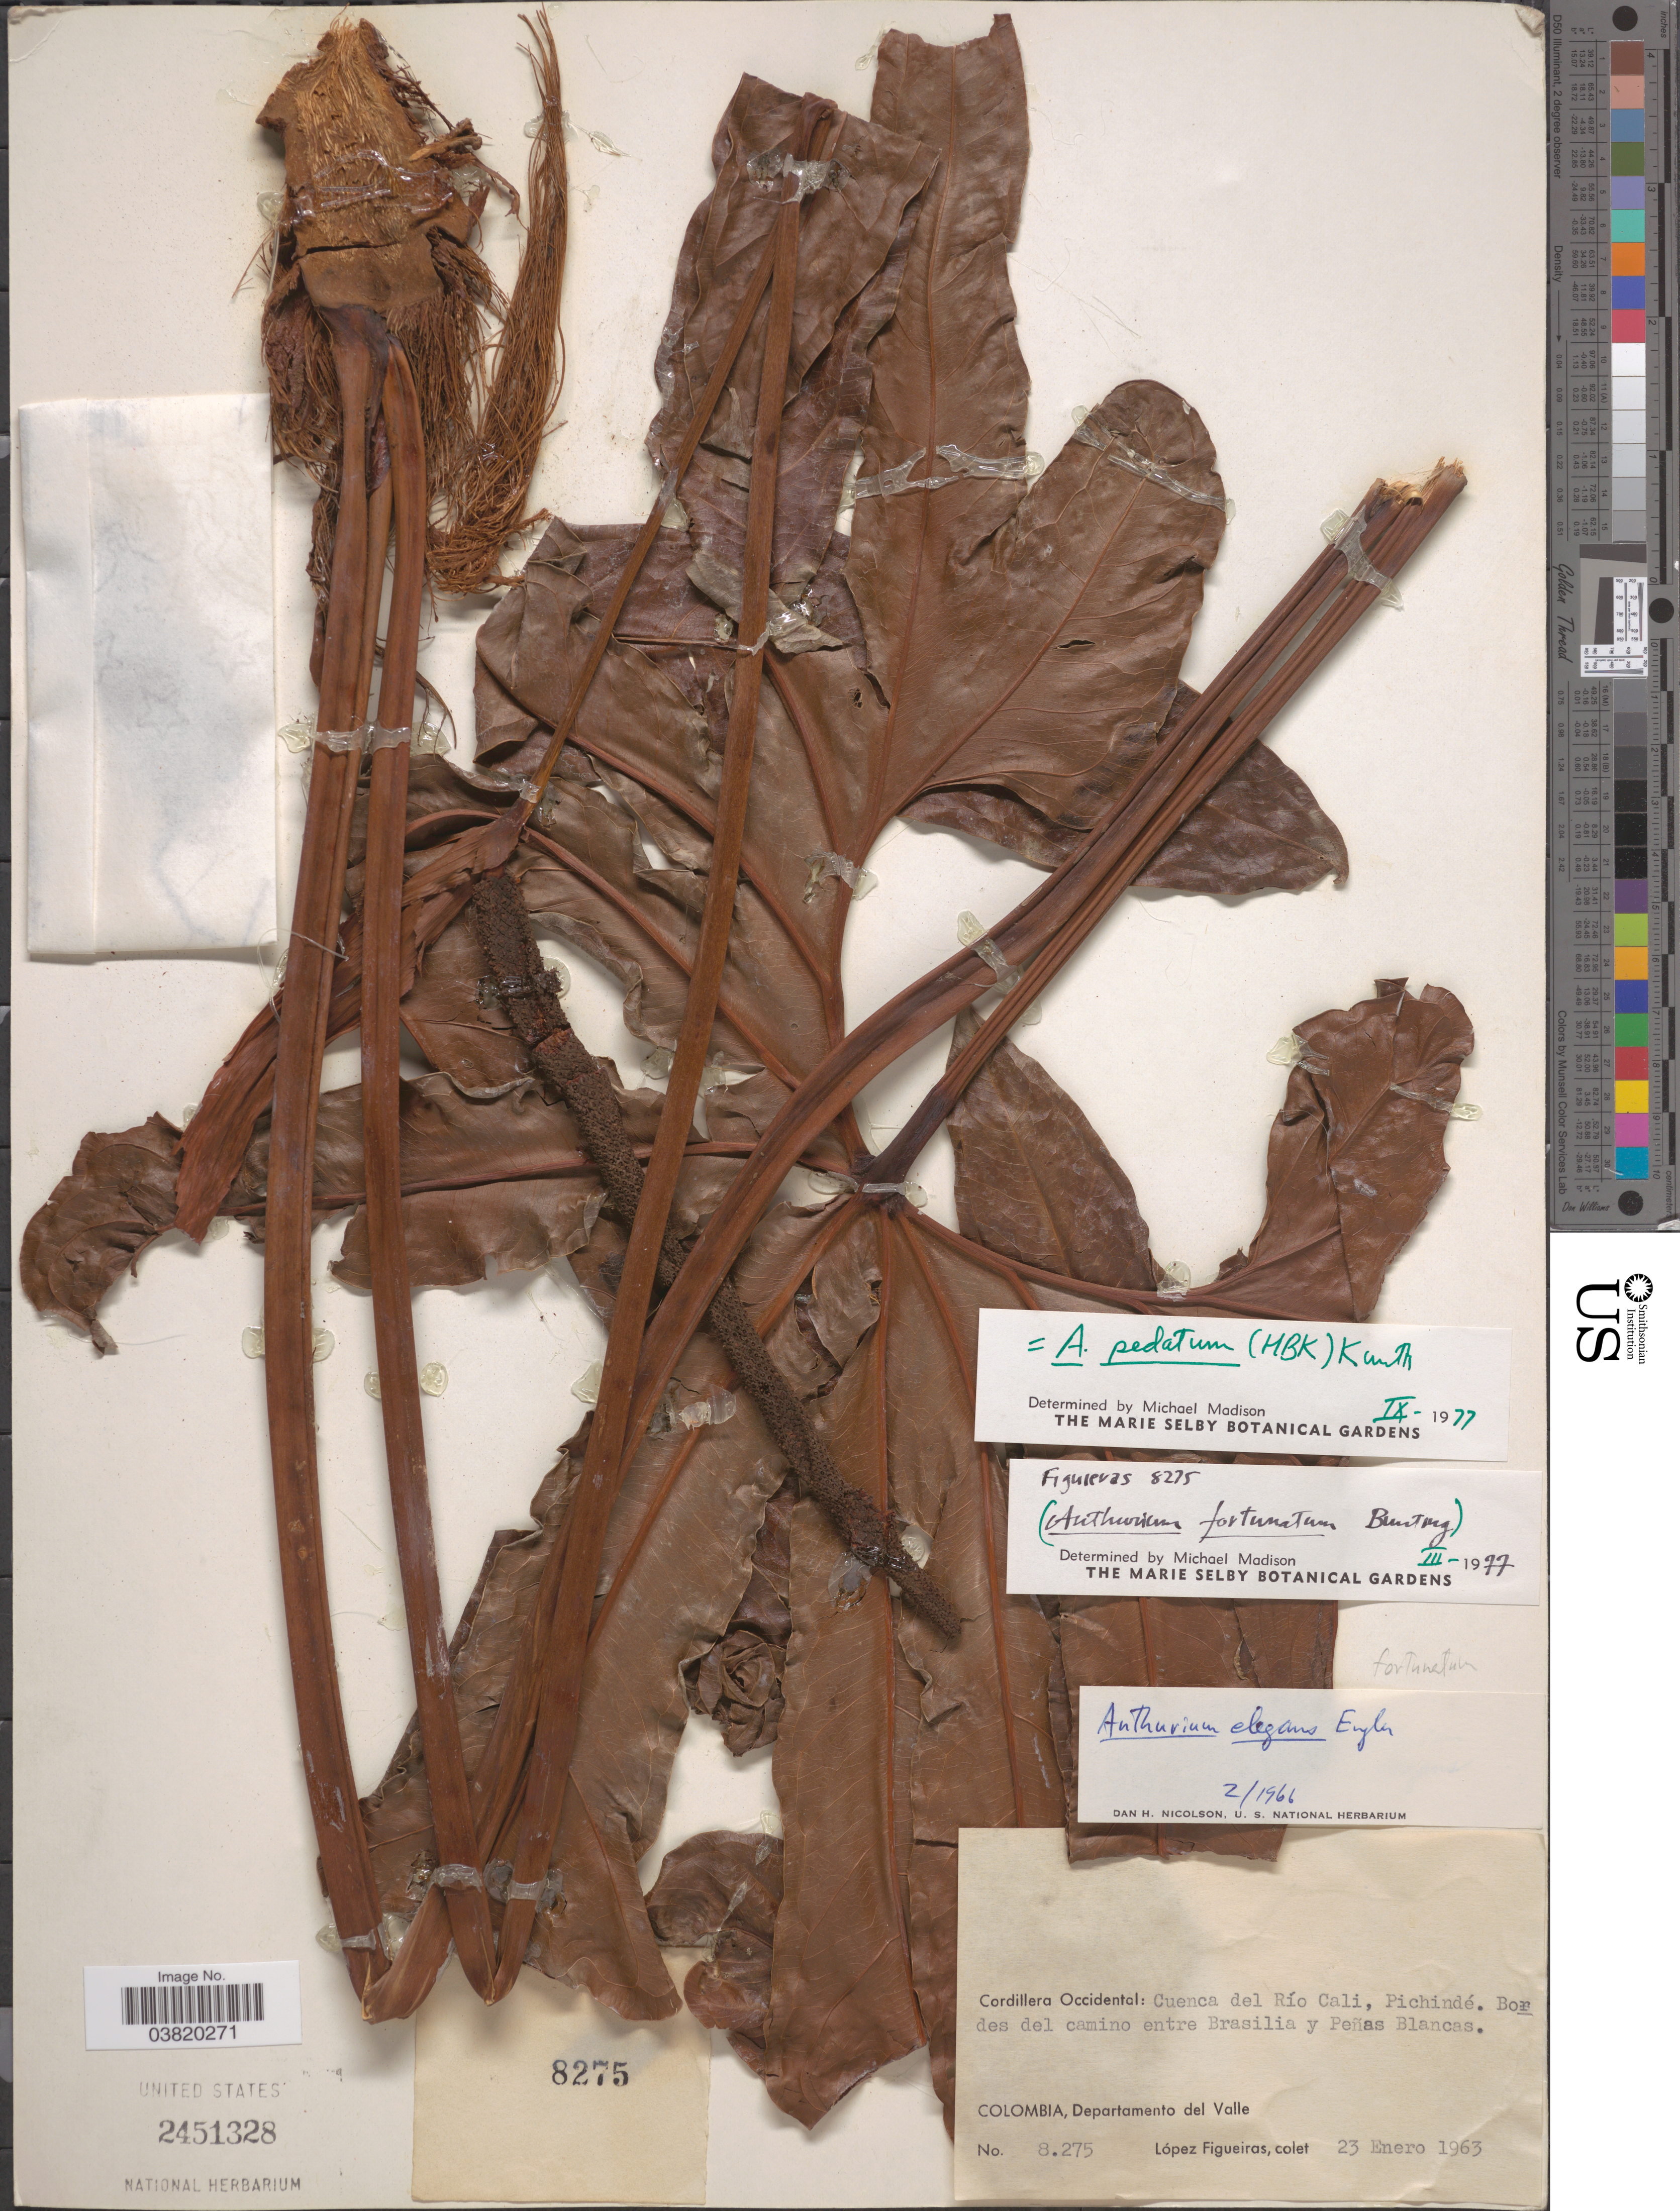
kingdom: Plantae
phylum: Tracheophyta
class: Liliopsida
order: Alismatales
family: Araceae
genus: Anthurium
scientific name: Anthurium pedatum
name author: (Kunth) Endl. ex Kunth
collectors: M. López Figueiras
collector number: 8275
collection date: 1963-01-23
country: Colombia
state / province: Valle del Cauca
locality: Cordillera Occidental: Cuenca del Río Cali, Pichindé. Bordes del camino entre Brasilia y Peñas Blancas. Departamento del Valle.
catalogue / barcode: US 2451328